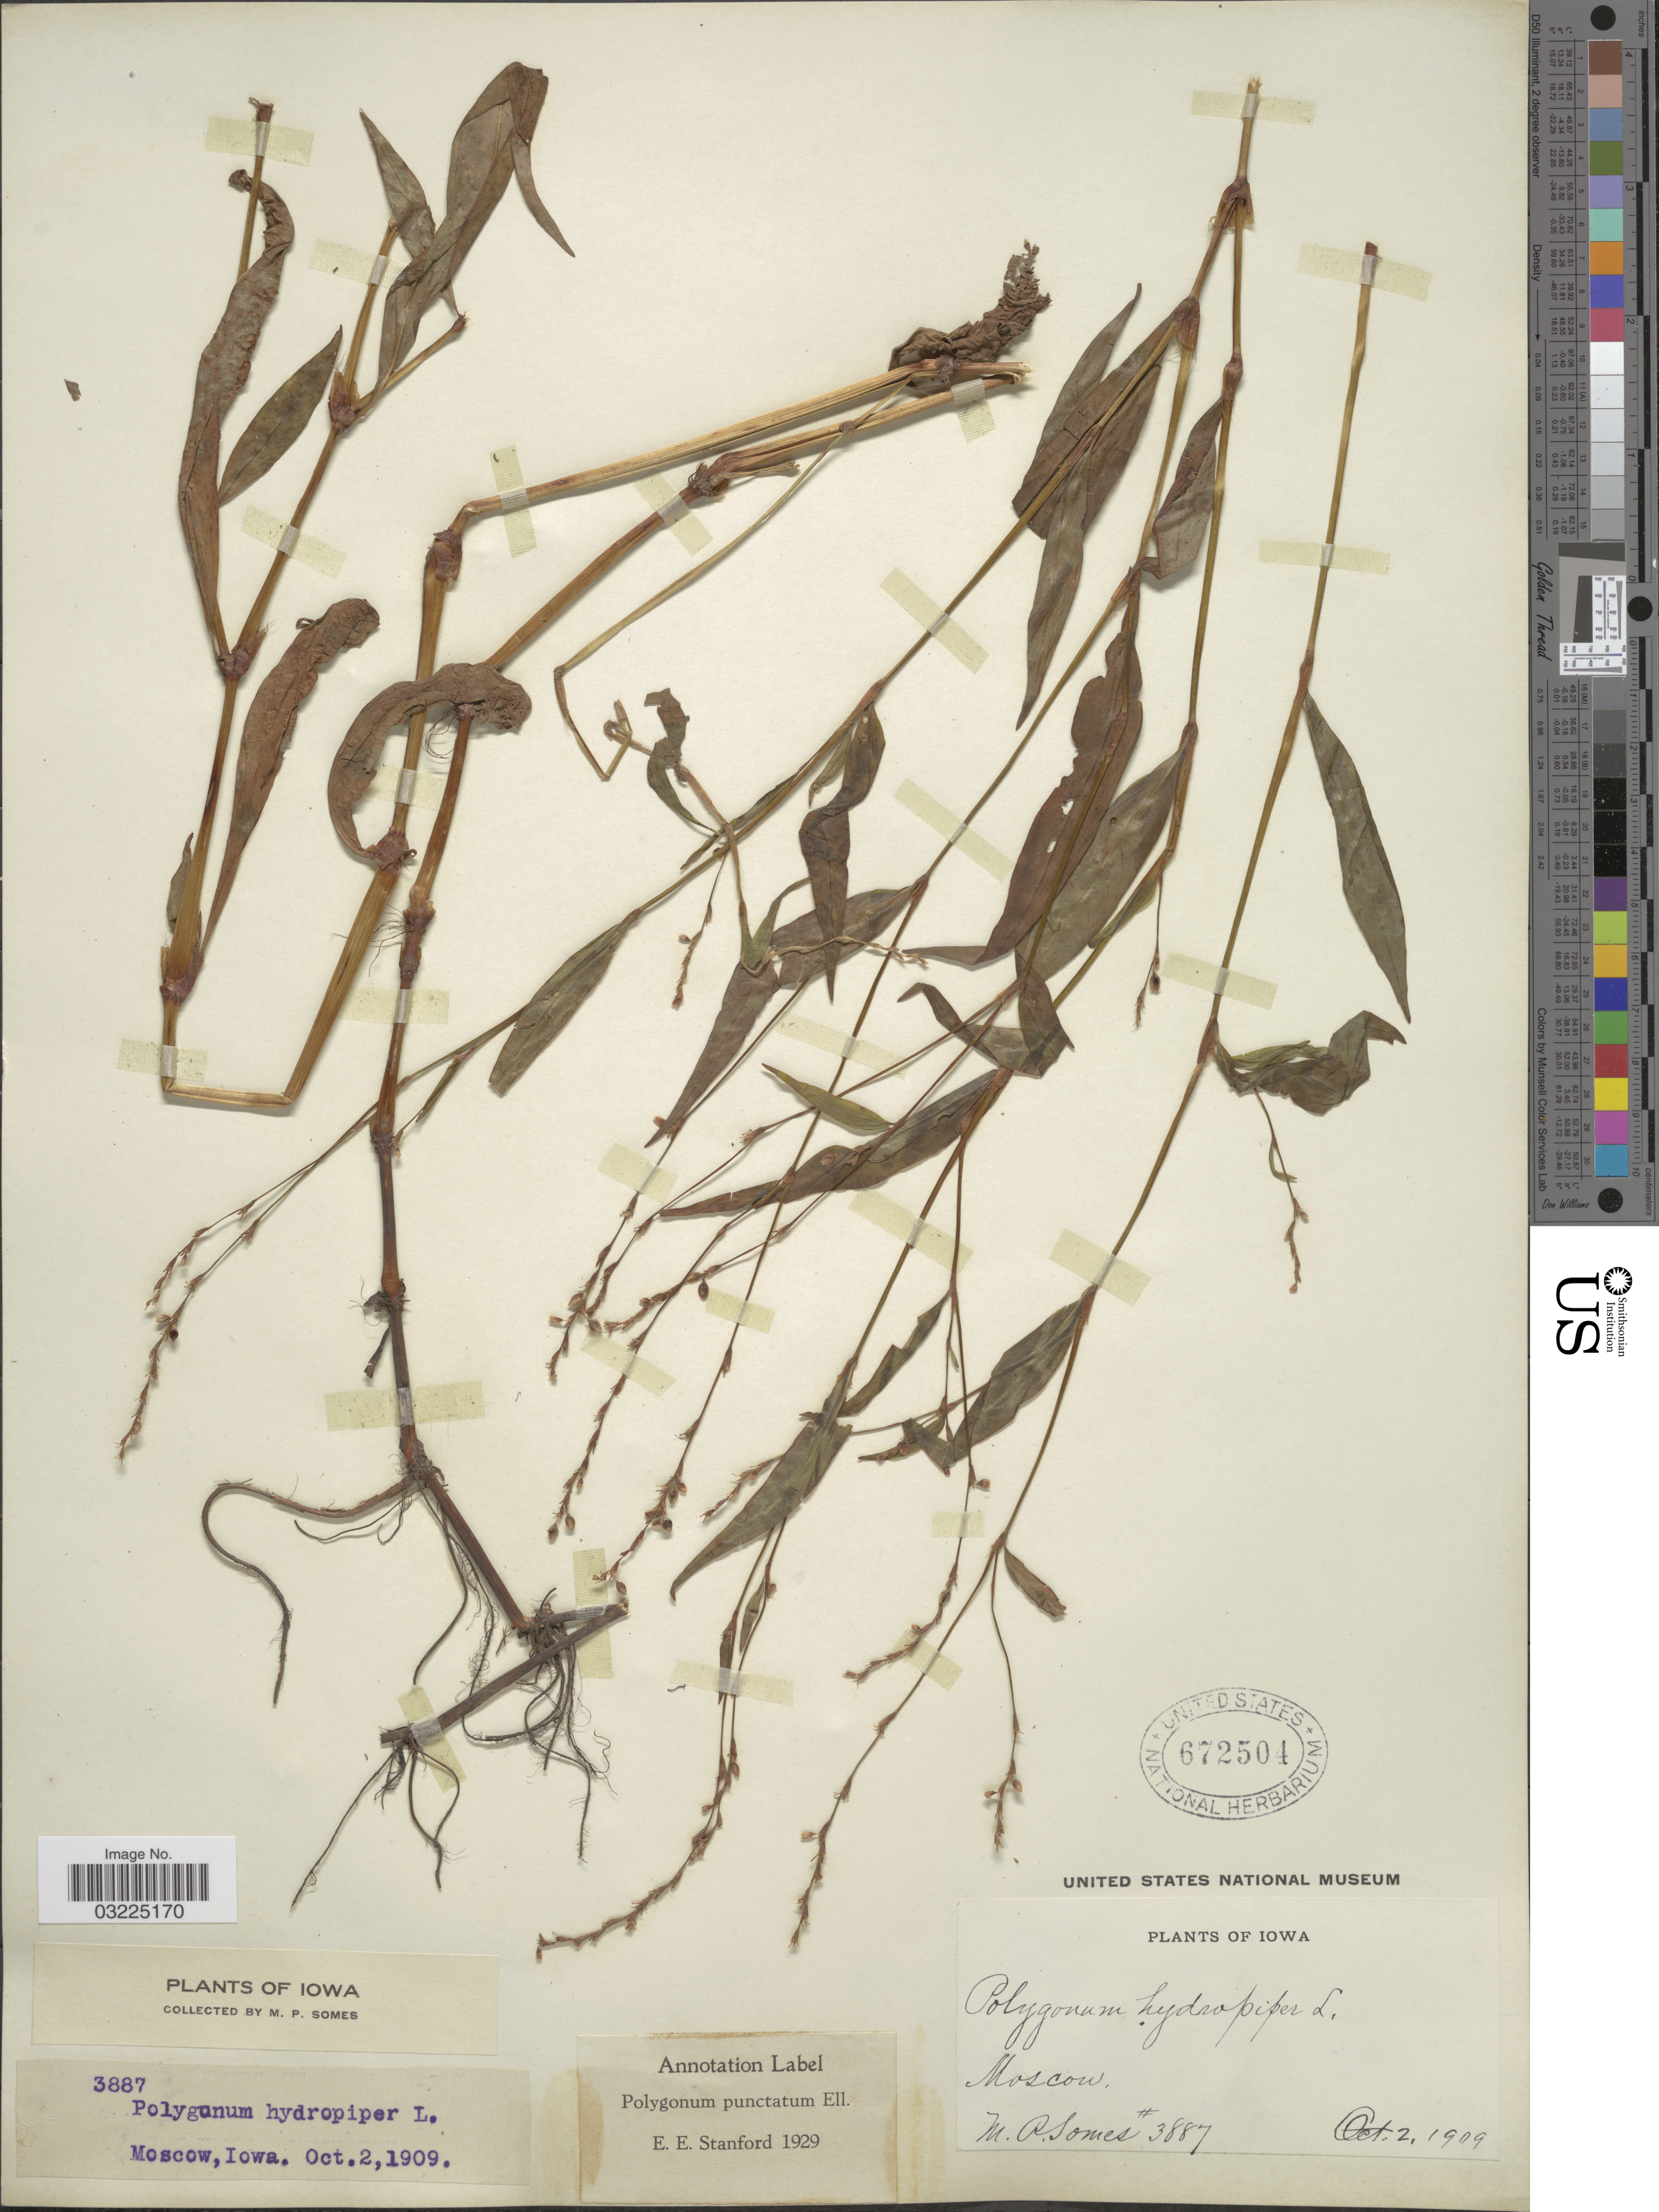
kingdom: Plantae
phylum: Tracheophyta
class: Magnoliopsida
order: Caryophyllales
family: Polygonaceae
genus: Persicaria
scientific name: Persicaria punctata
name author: (Elliott) Small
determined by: Atha, D. E.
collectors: M. Somes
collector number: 3887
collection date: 1909-10-02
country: United States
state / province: Iowa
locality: Moscow.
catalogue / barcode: US 672504